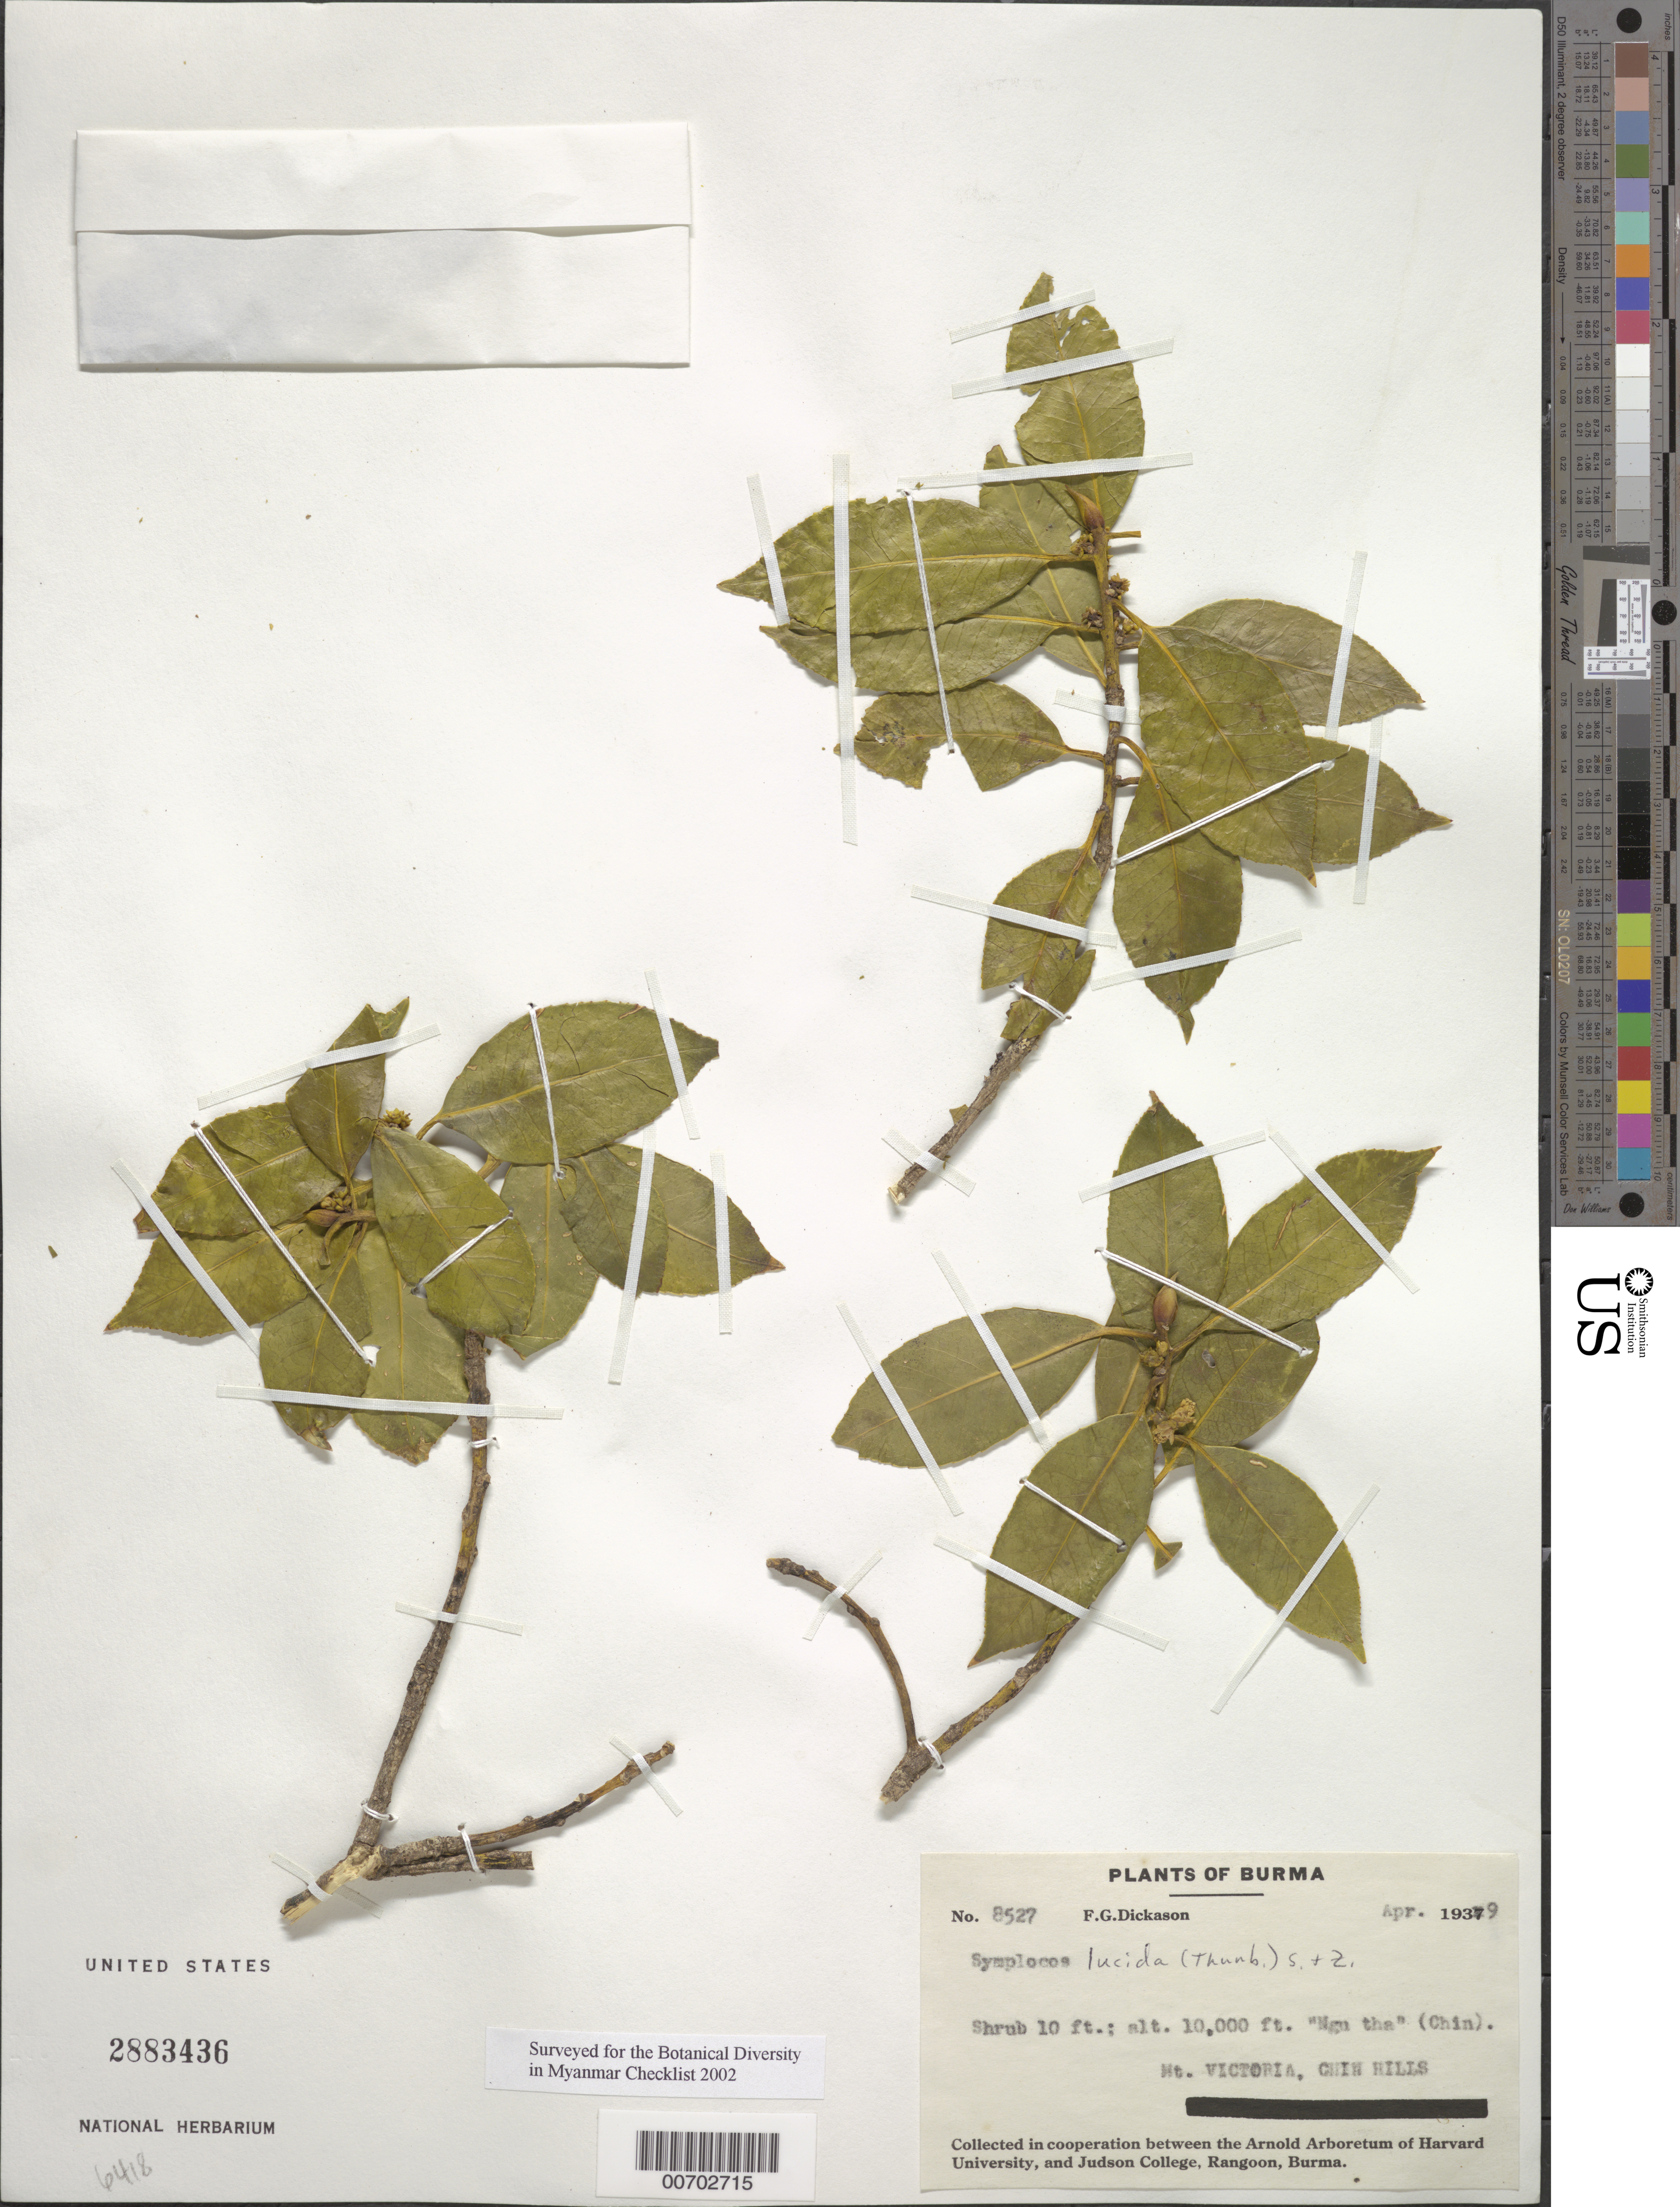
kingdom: Plantae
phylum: Tracheophyta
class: Magnoliopsida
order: Ericales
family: Symplocaceae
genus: Symplocos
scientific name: Symplocos lucida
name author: (Thurb.) Siebold & Zucc.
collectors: F. Dickason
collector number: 8527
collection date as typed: Apr 1939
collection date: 1939-04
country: Myanmar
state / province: Chin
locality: Mt. Victoria, Chin Hills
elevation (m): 3048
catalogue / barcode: US 2883436